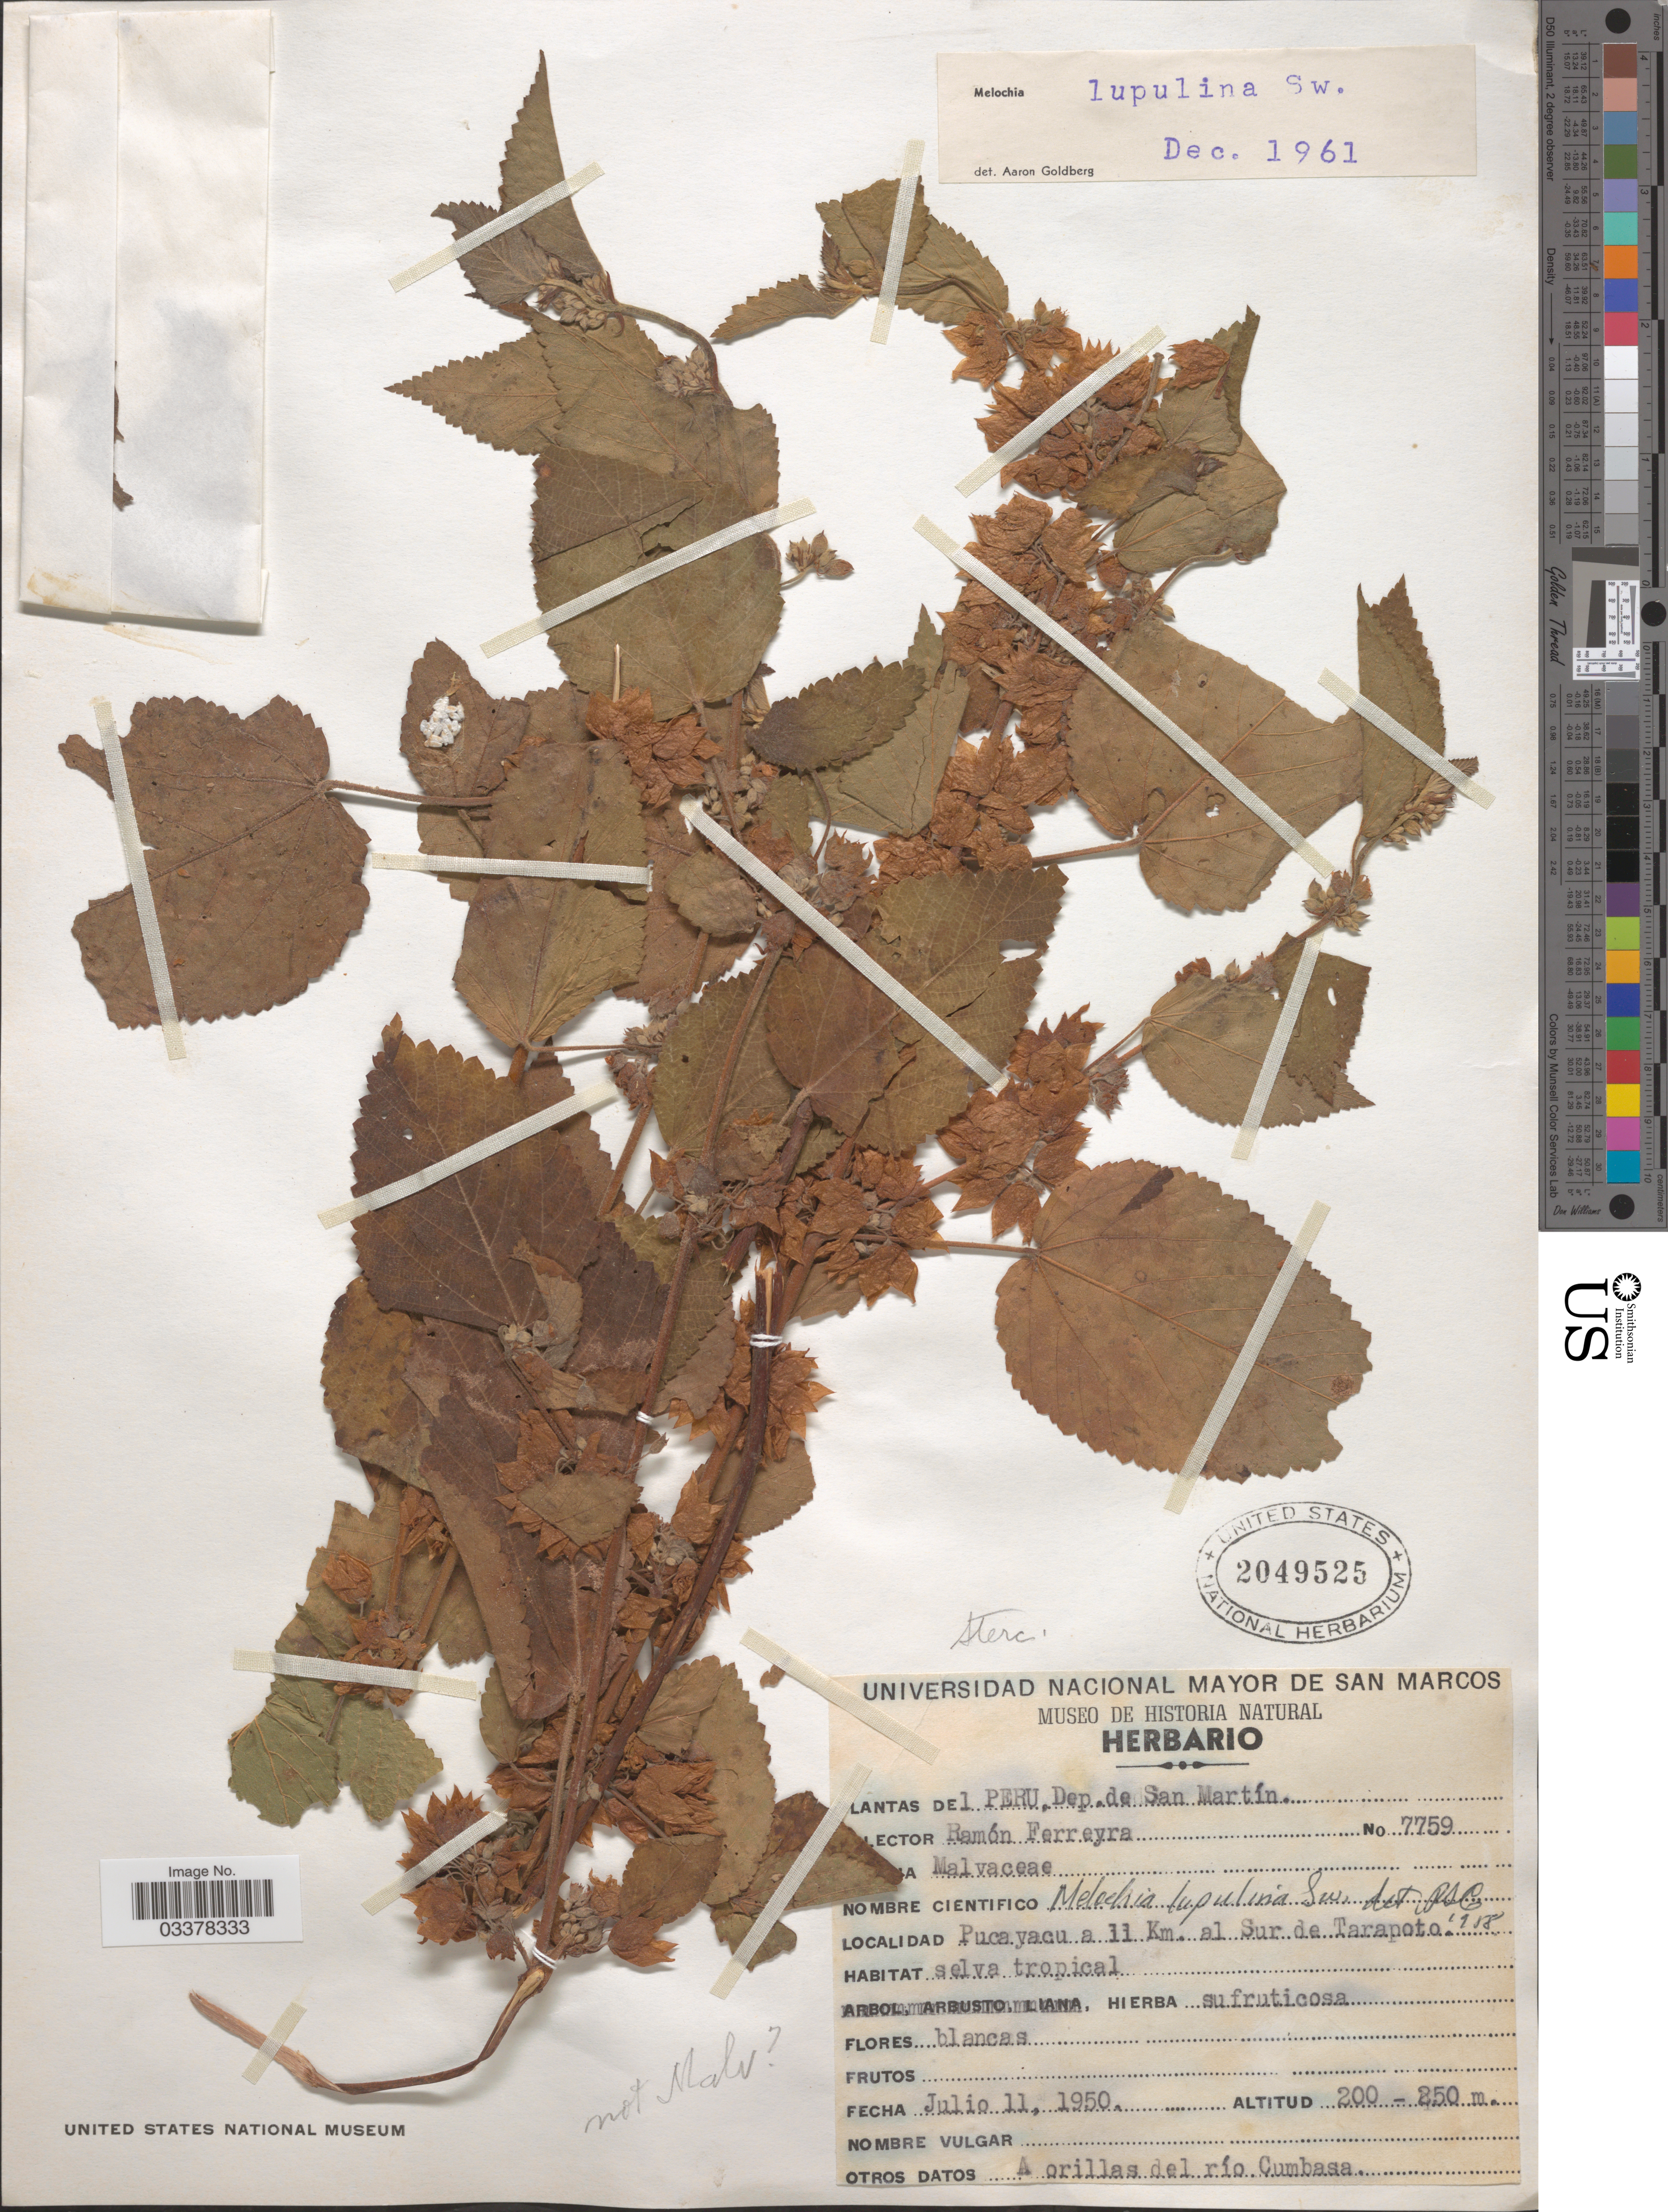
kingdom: Plantae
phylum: Tracheophyta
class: Magnoliopsida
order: Malvales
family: Malvaceae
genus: Melochia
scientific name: Melochia lupulina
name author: Sw.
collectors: R. A. Ferreyra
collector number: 7759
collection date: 1950-07-11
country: Peru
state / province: San Martín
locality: Dep. de San Martín. Pucayacu a 11 Km. al Sur de Tarapoto.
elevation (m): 200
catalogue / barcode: US 2049525